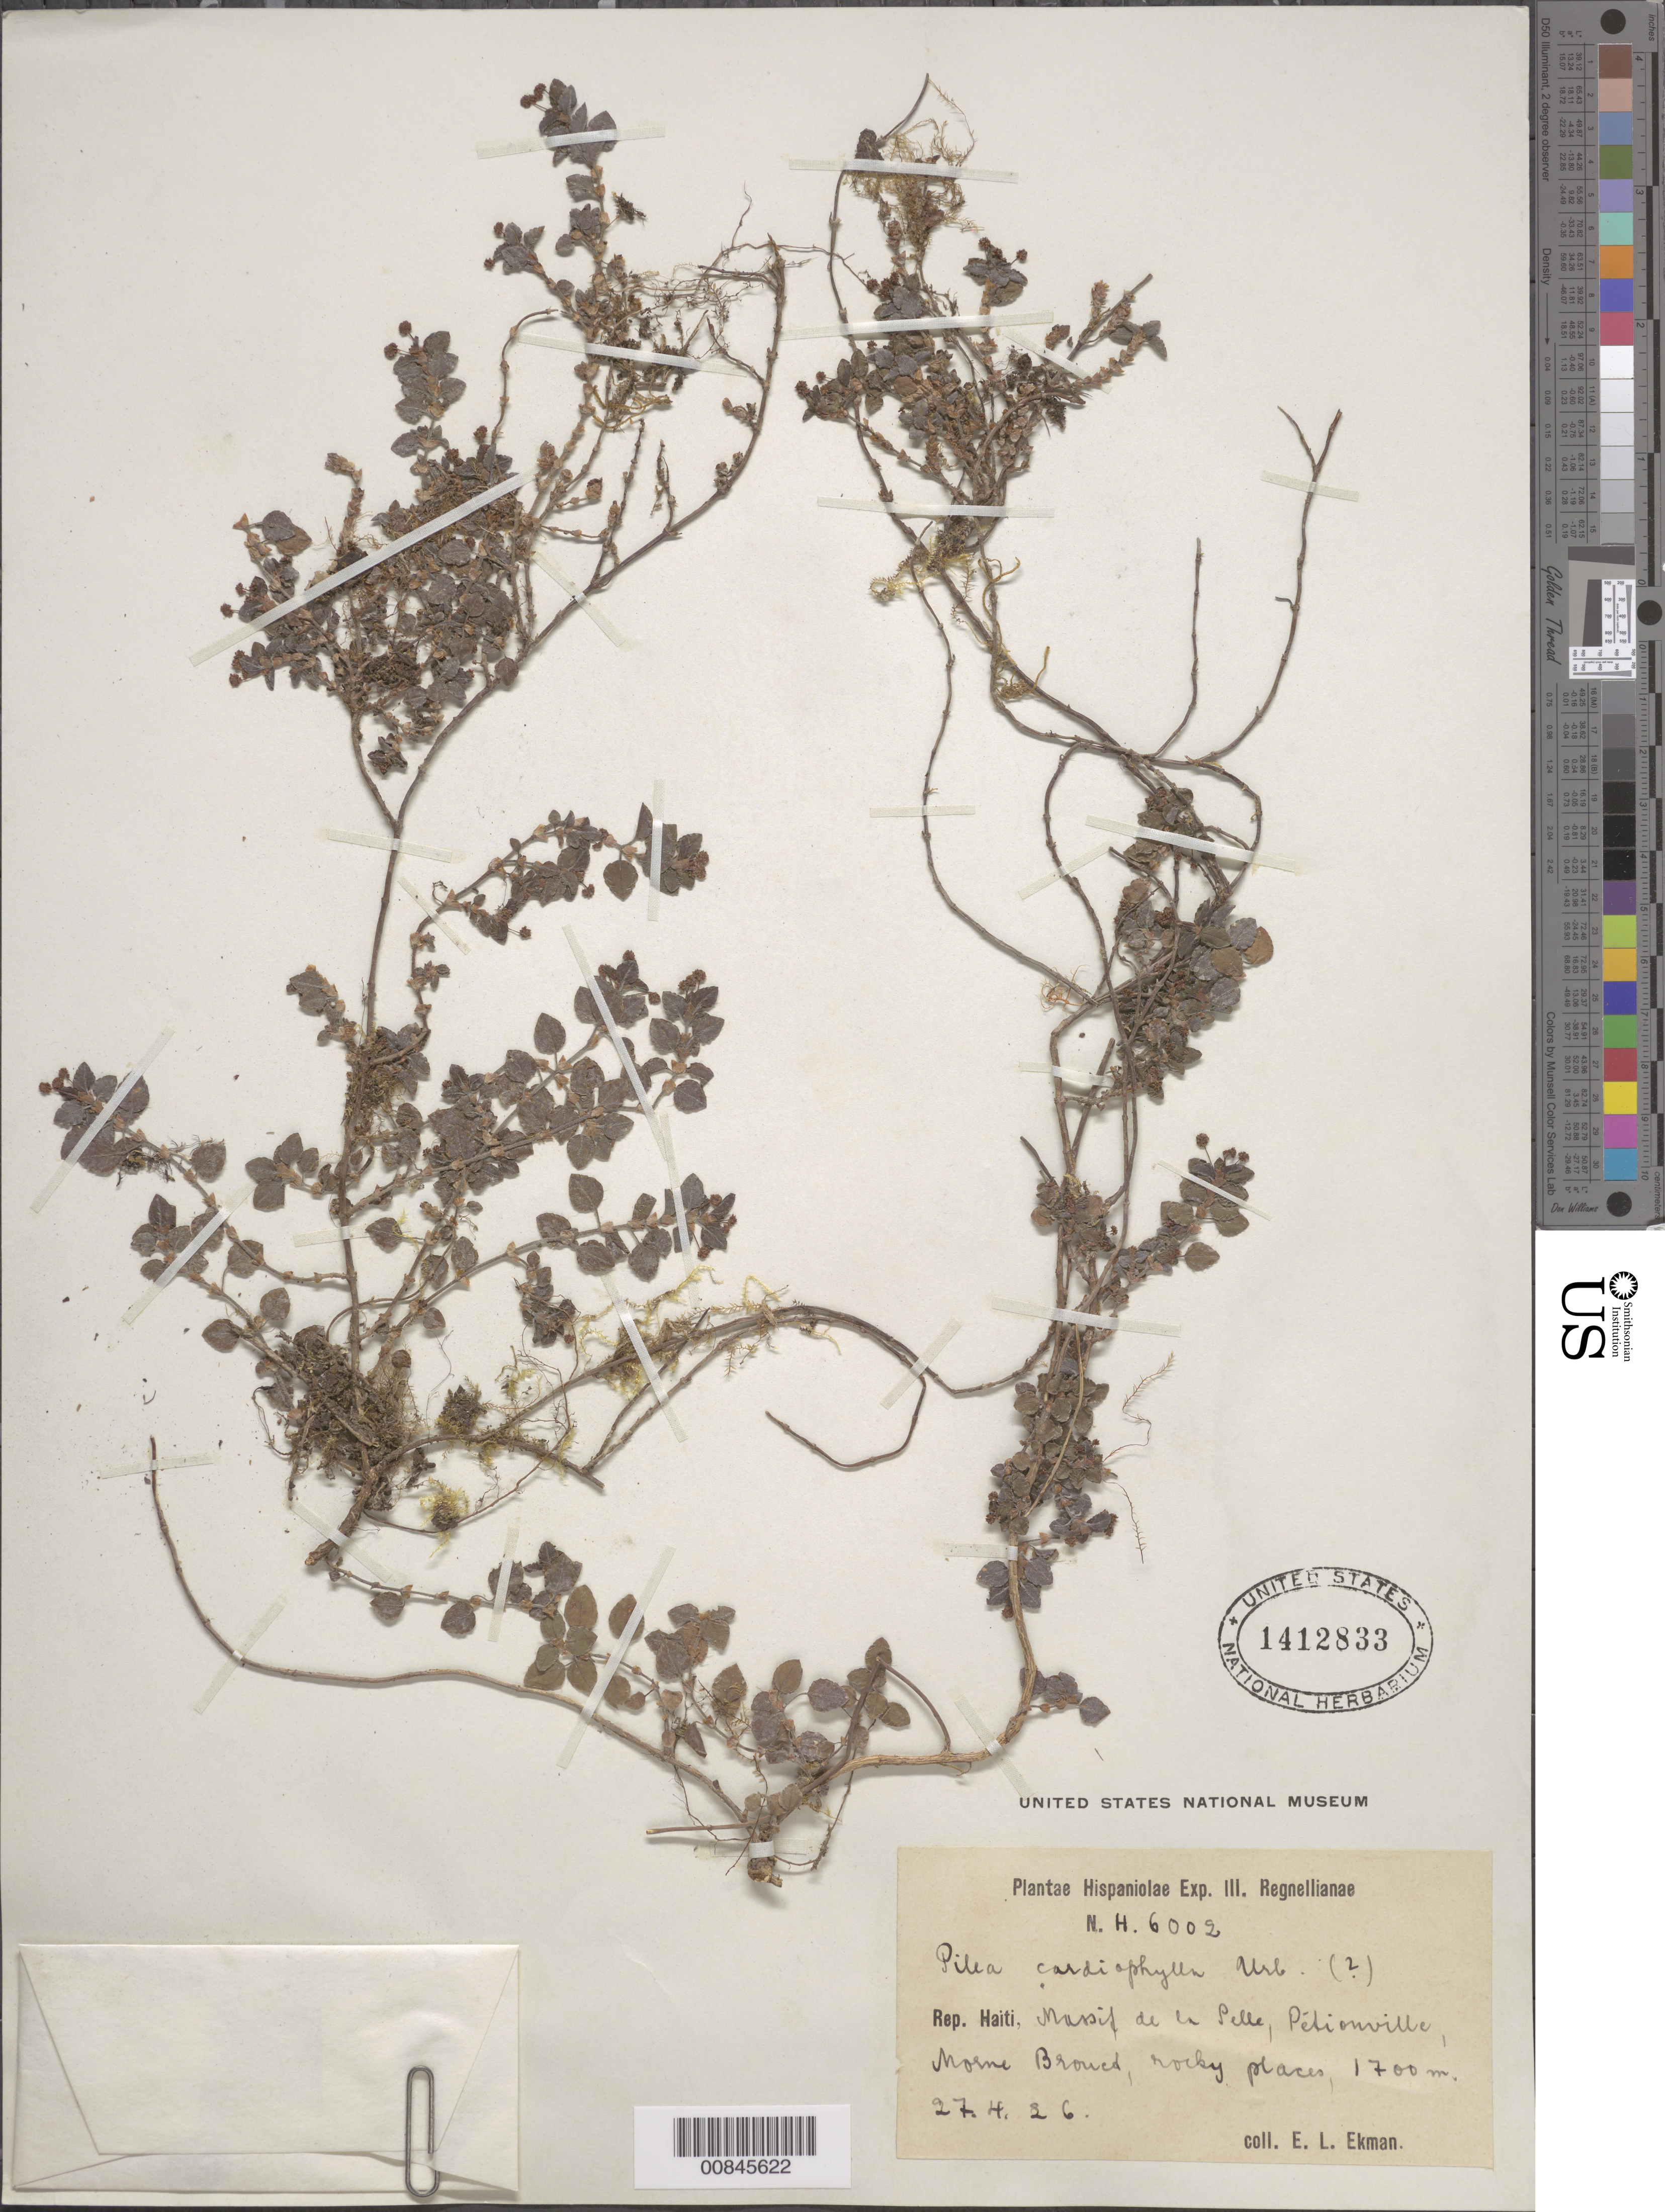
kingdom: Plantae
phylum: Tracheophyta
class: Magnoliopsida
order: Rosales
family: Urticaceae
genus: Pilea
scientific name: Pilea cardiophylla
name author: Urb.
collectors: E. L. Ekman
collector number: H 6002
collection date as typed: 27 Apr 1926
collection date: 1926-04-27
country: Haiti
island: Hispaniola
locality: Massif de la Selle, Pétionville, Morne Brouet.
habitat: Rocky places.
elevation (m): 1700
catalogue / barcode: US 1412833